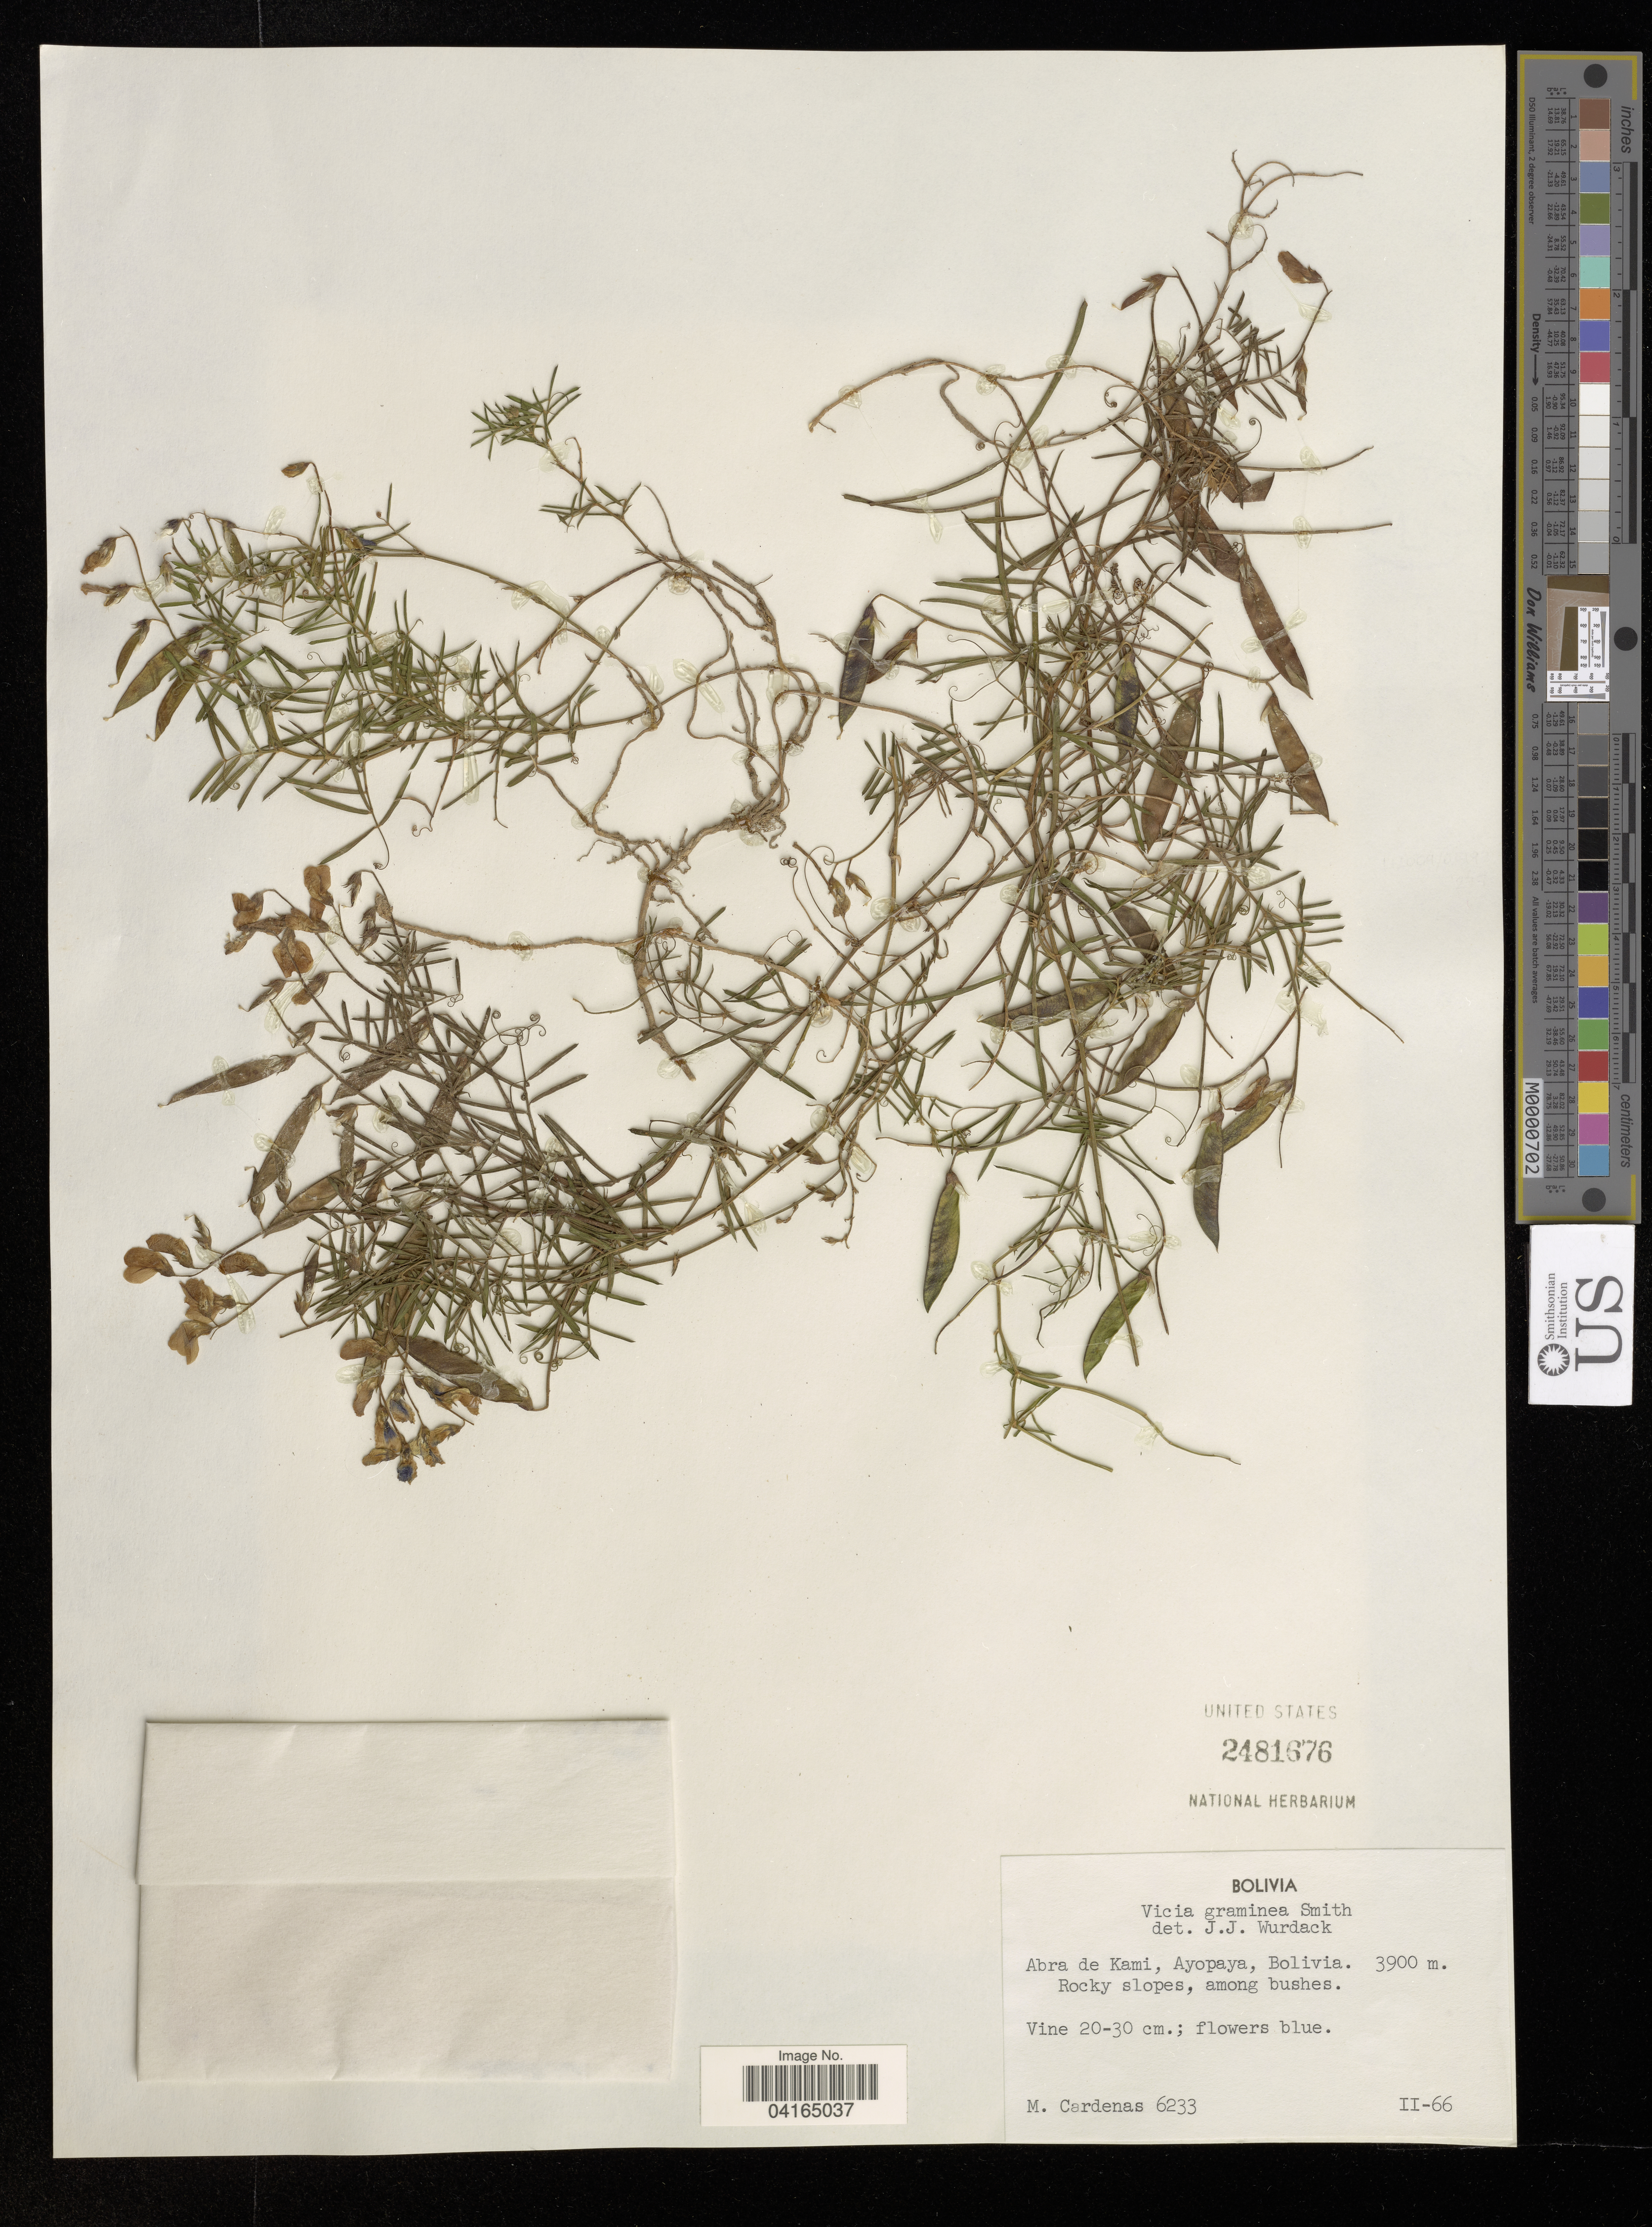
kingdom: Plantae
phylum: Tracheophyta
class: Magnoliopsida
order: Fabales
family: Fabaceae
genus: Vicia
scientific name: Vicia graminea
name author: Sm.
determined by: Hechenleitner, Paulina, RBG Edinburgh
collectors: M. Cárdenas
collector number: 6233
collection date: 1966-02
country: Bolivia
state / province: Cochabamba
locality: Abra de Kami, Ayopaya.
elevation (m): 3900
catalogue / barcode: US 2481676